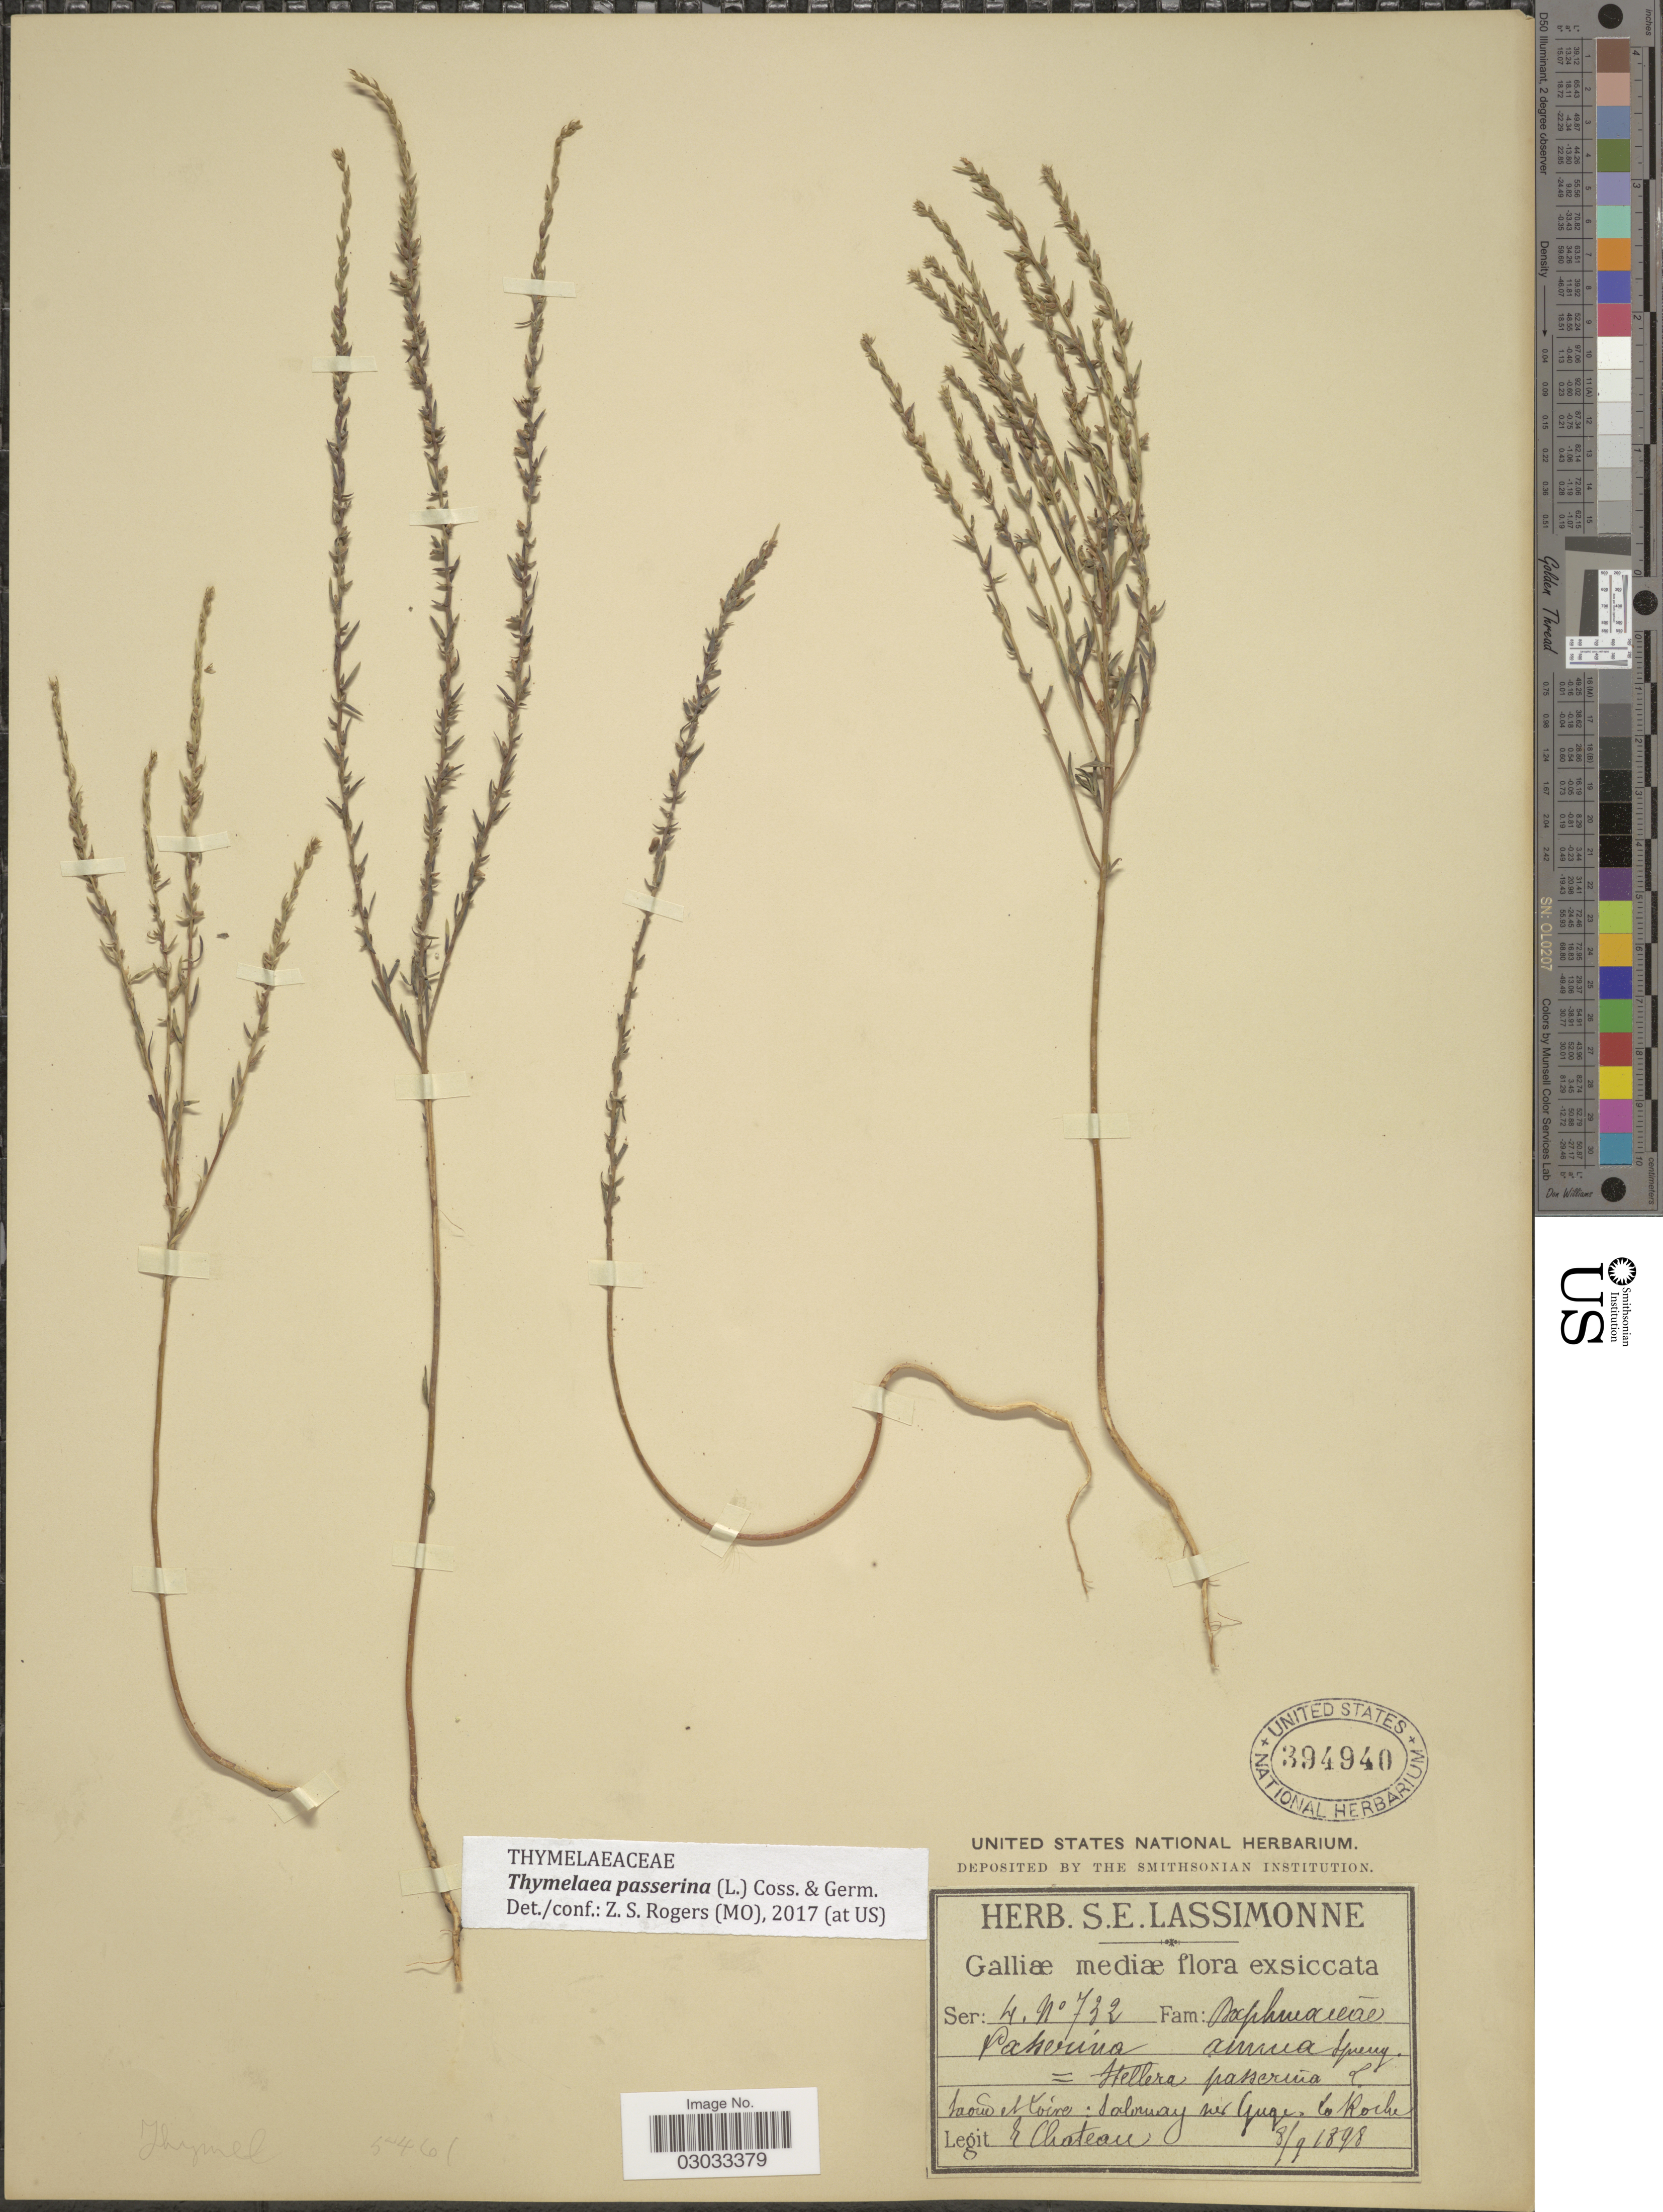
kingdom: Plantae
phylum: Tracheophyta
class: Magnoliopsida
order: Malvales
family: Thymelaeaceae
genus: Thymelaea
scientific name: Thymelaea passerina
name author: (L.) Coss. & Germ.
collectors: E. Chateau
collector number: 732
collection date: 1898-09-08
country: France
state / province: Auvergne-Rhône-Alpes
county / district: Isère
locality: Galliæ mediæ. Isere et Loire: salvary near Guge, La Roche.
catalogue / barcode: US 394940